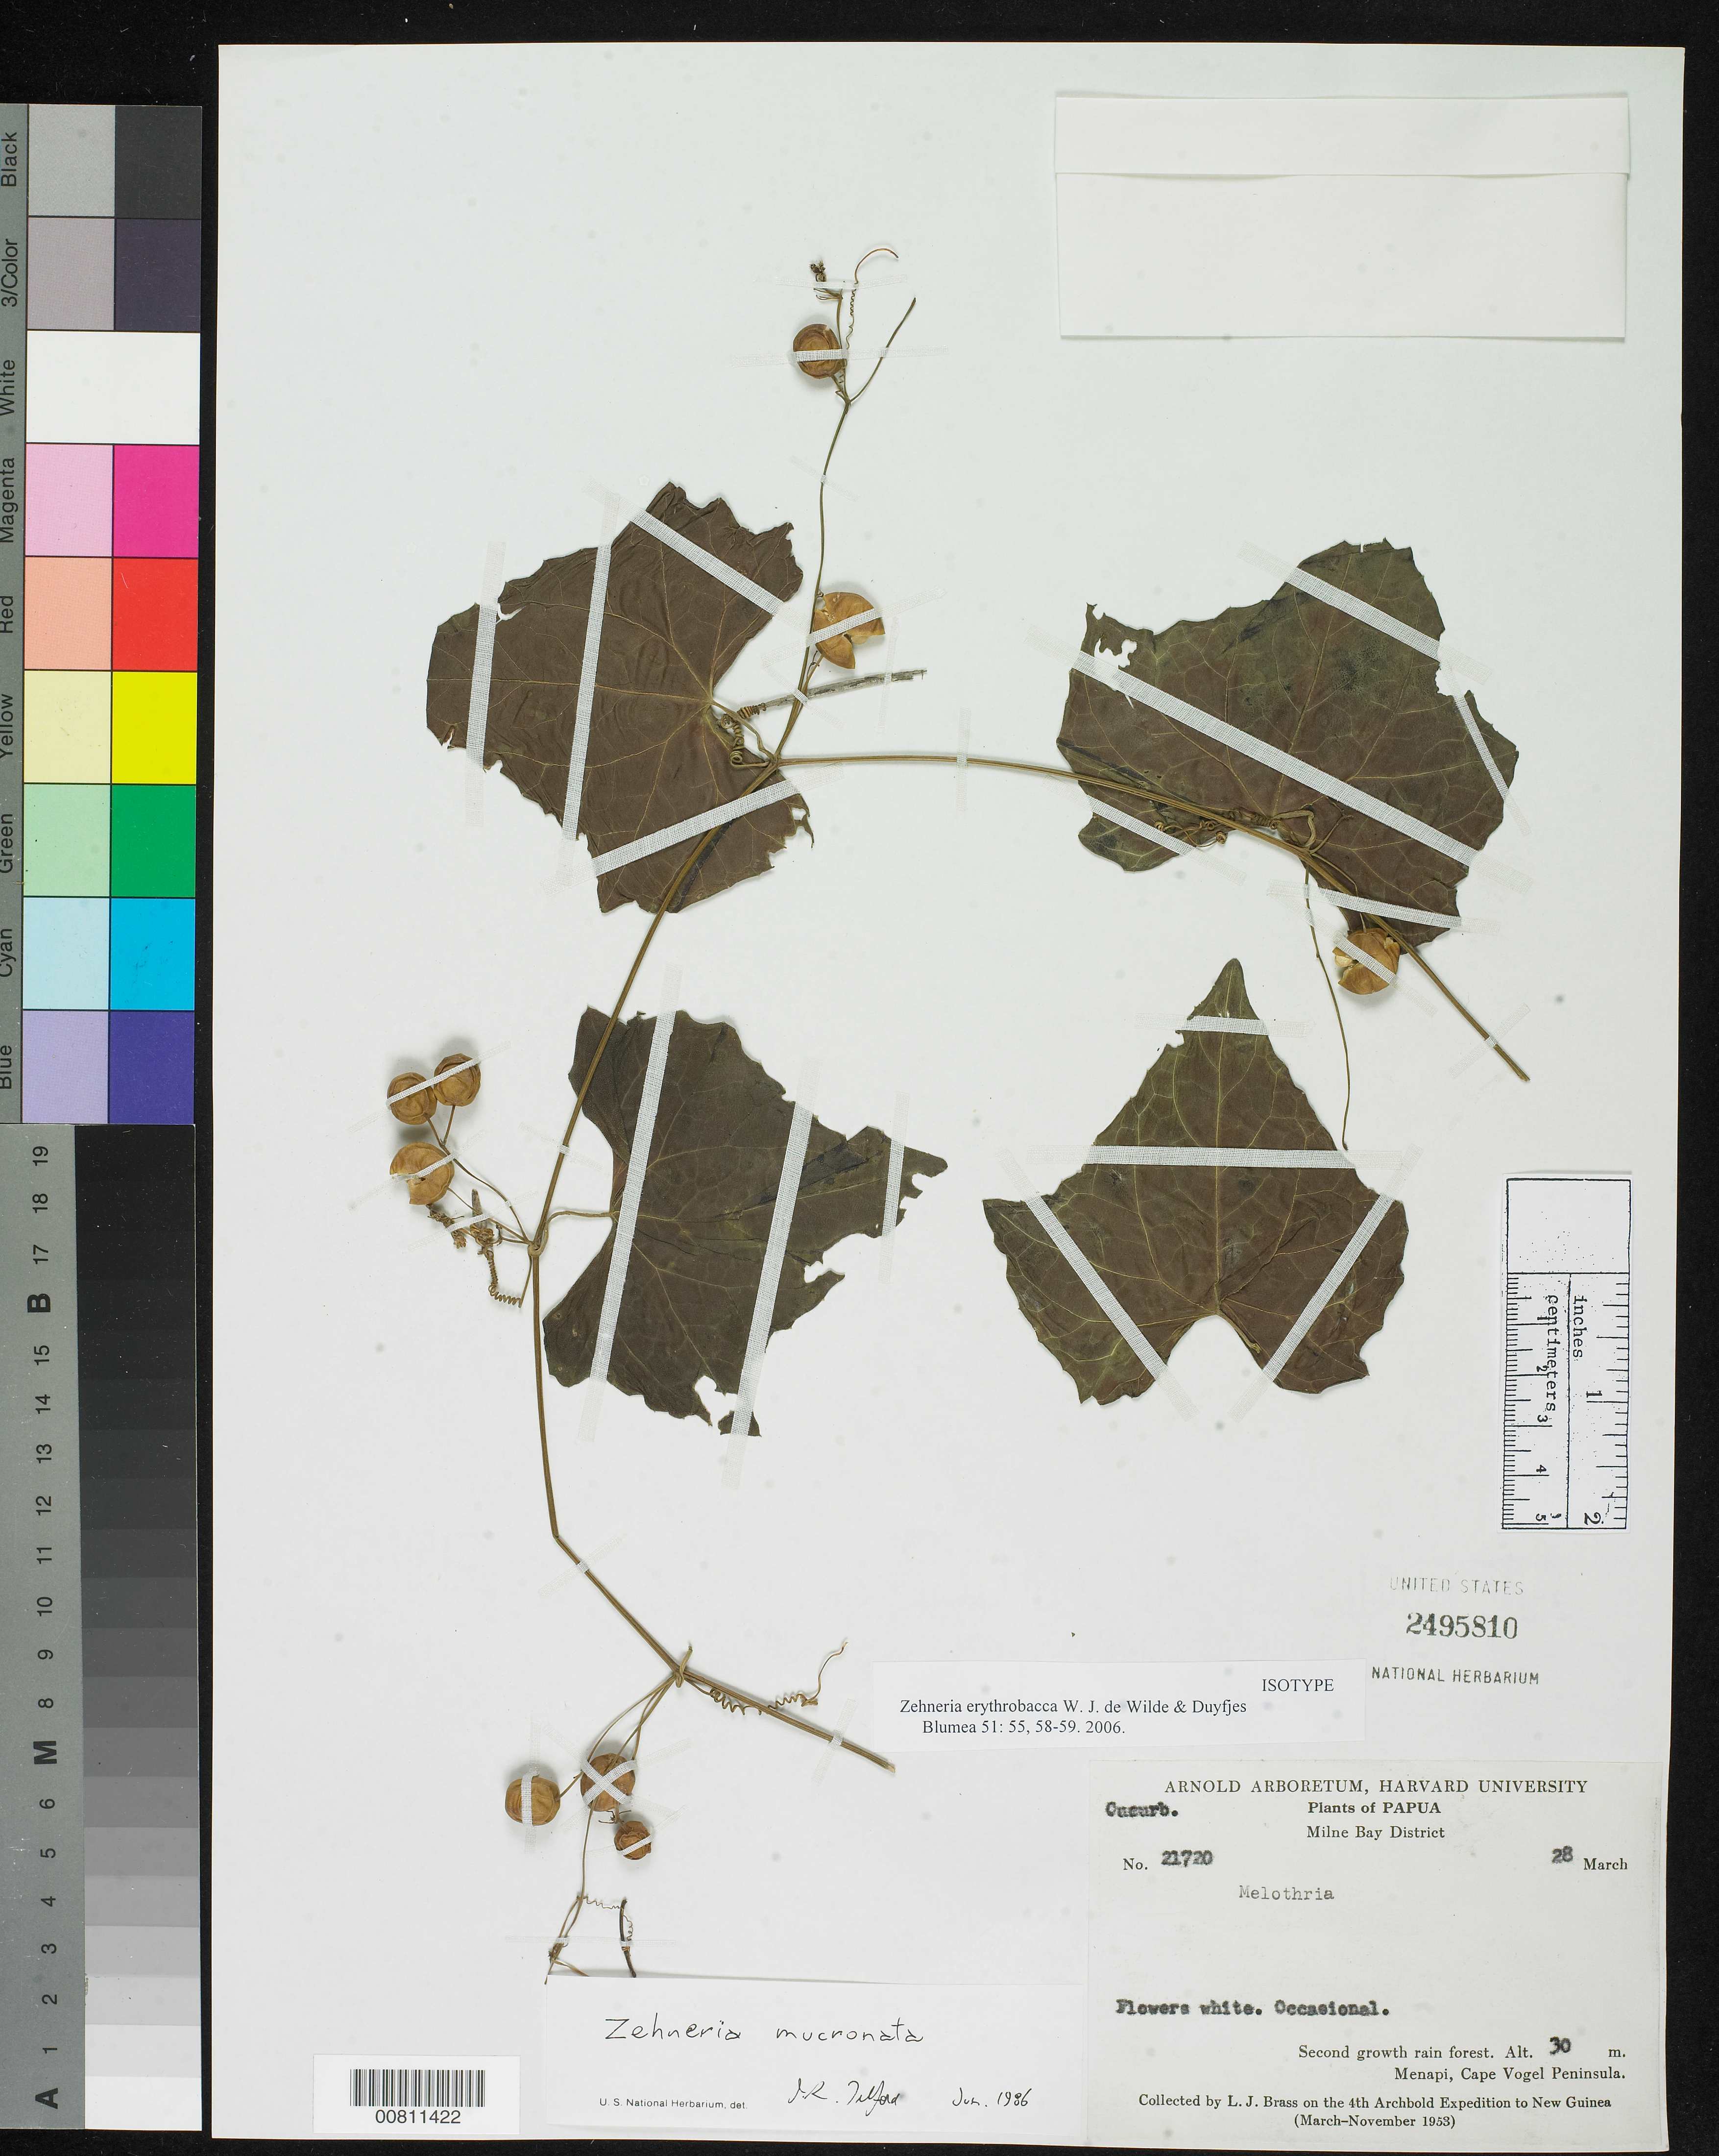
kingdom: Plantae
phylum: Tracheophyta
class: Magnoliopsida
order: Cucurbitales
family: Cucurbitaceae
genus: Zehneria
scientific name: Zehneria erythrobacca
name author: W.J. de Wilde & Duyfjes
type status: Isotype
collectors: L. J. Brass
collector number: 21720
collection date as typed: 28 Mar 1953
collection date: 1953-03-28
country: Papua New Guinea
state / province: Milne Bay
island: New Guinea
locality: Papua, Milne Bay District. Menapi, Cape Vogel Peninsula.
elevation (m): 30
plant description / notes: Holotype at L.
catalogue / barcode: US 2495810